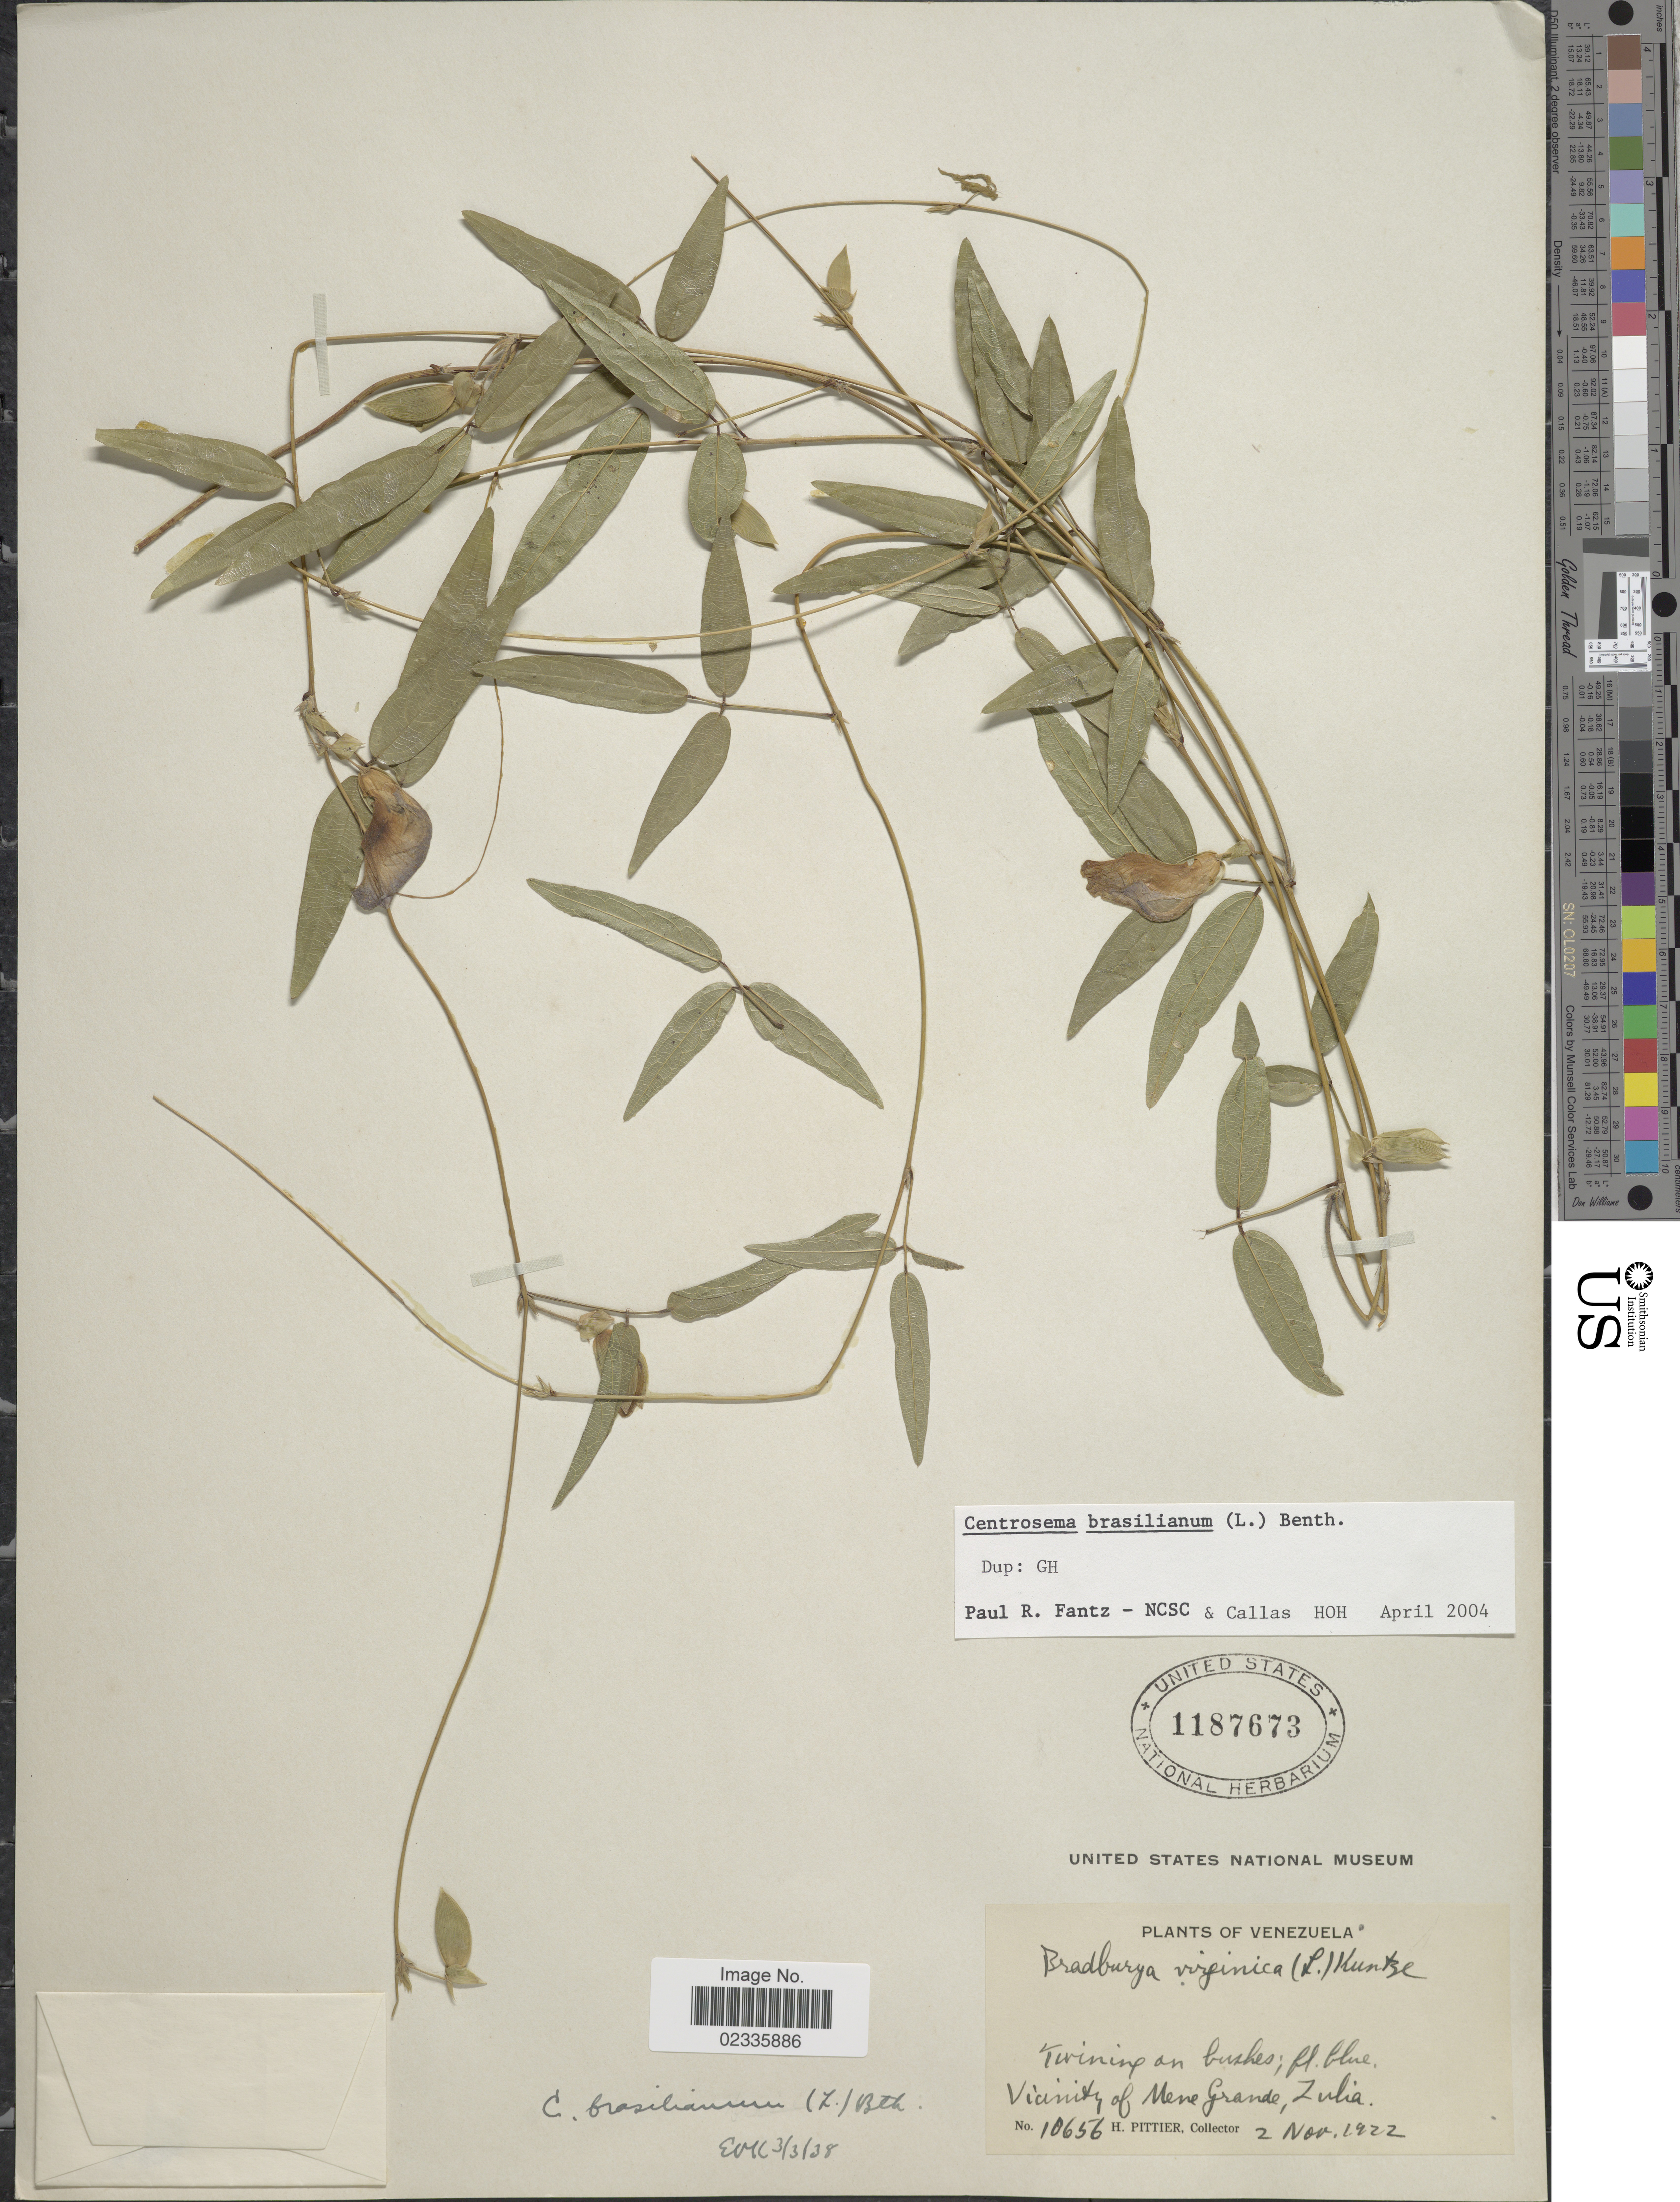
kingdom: Plantae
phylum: Tracheophyta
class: Magnoliopsida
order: Fabales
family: Fabaceae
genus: Centrosema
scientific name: Centrosema brasilianum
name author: (L.) Benth.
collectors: H. F. Pittier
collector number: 10656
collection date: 1922-11-02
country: Venezuela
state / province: Zulia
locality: Vicinity of Mene Grande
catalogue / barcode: US 1187673